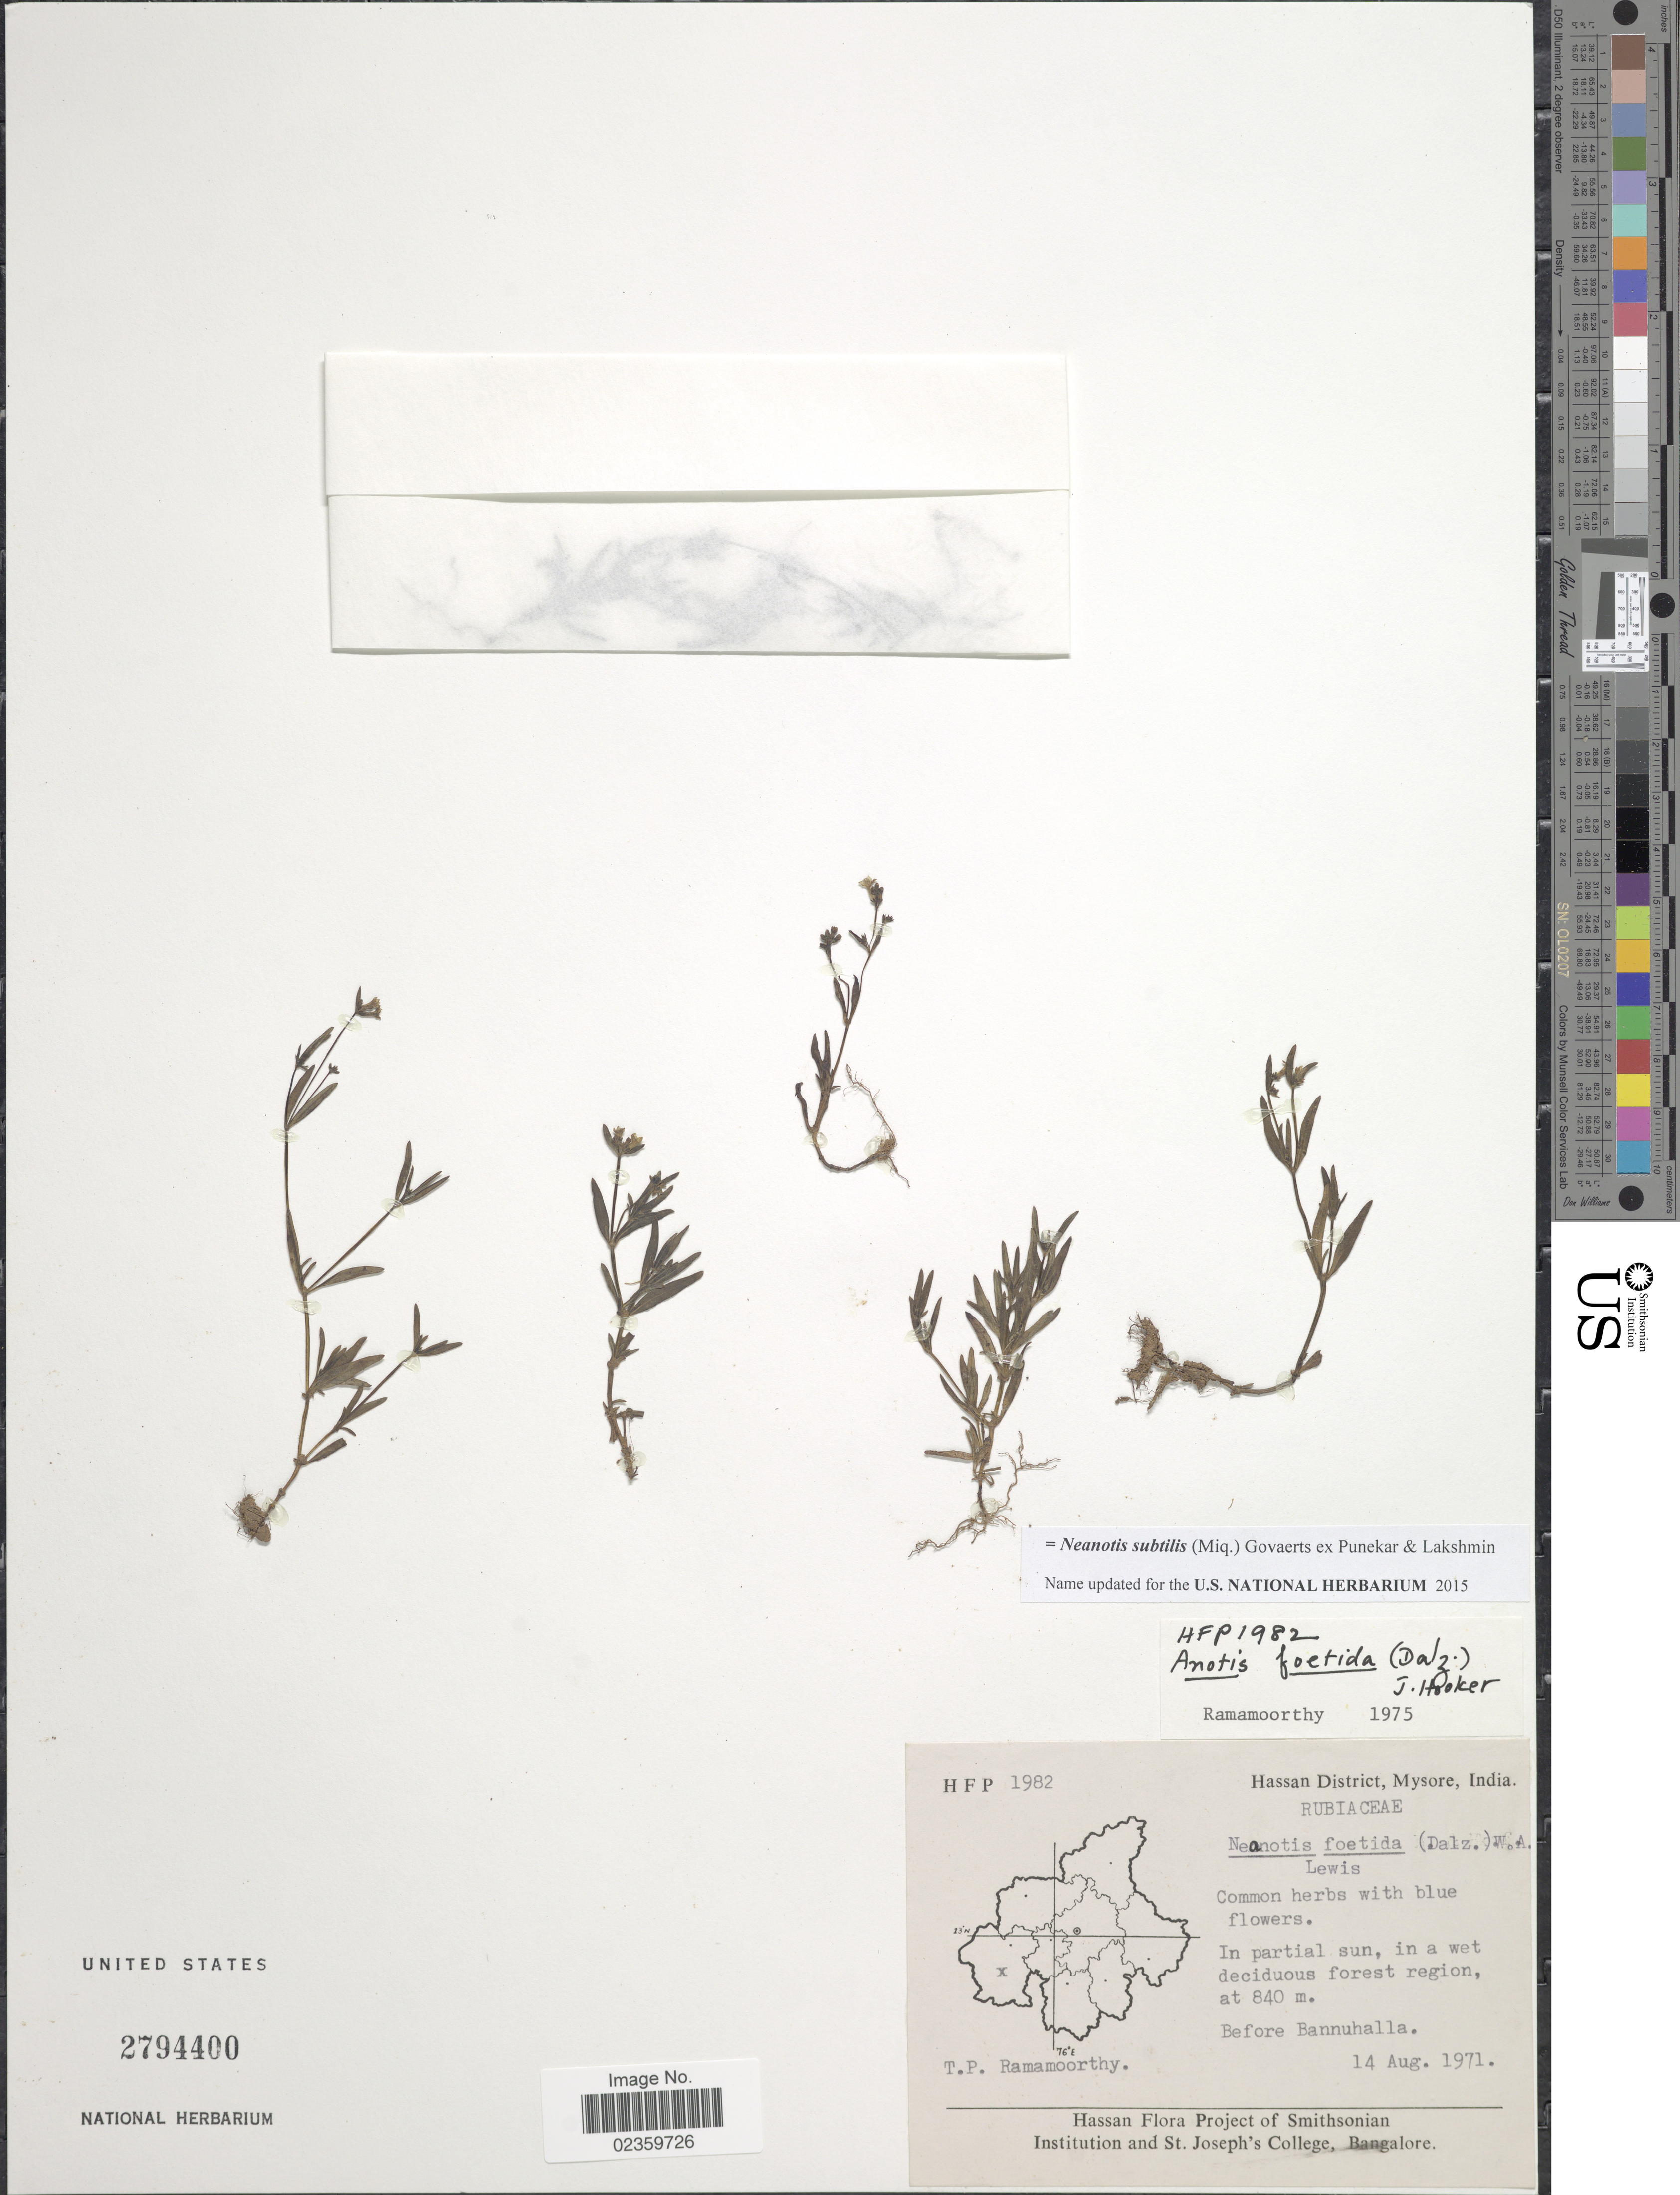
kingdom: Plantae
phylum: Tracheophyta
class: Magnoliopsida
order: Gentianales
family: Rubiaceae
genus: Neanotis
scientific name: Neanotis subtilis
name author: (Miq.) Govaerts ex Punekar & Lakshmin.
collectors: T. P. Ramamoorthy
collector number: HFP1982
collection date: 1971-08-14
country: India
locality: Hassan District, Mysore, Before Bannuhalla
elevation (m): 840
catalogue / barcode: US 2794400